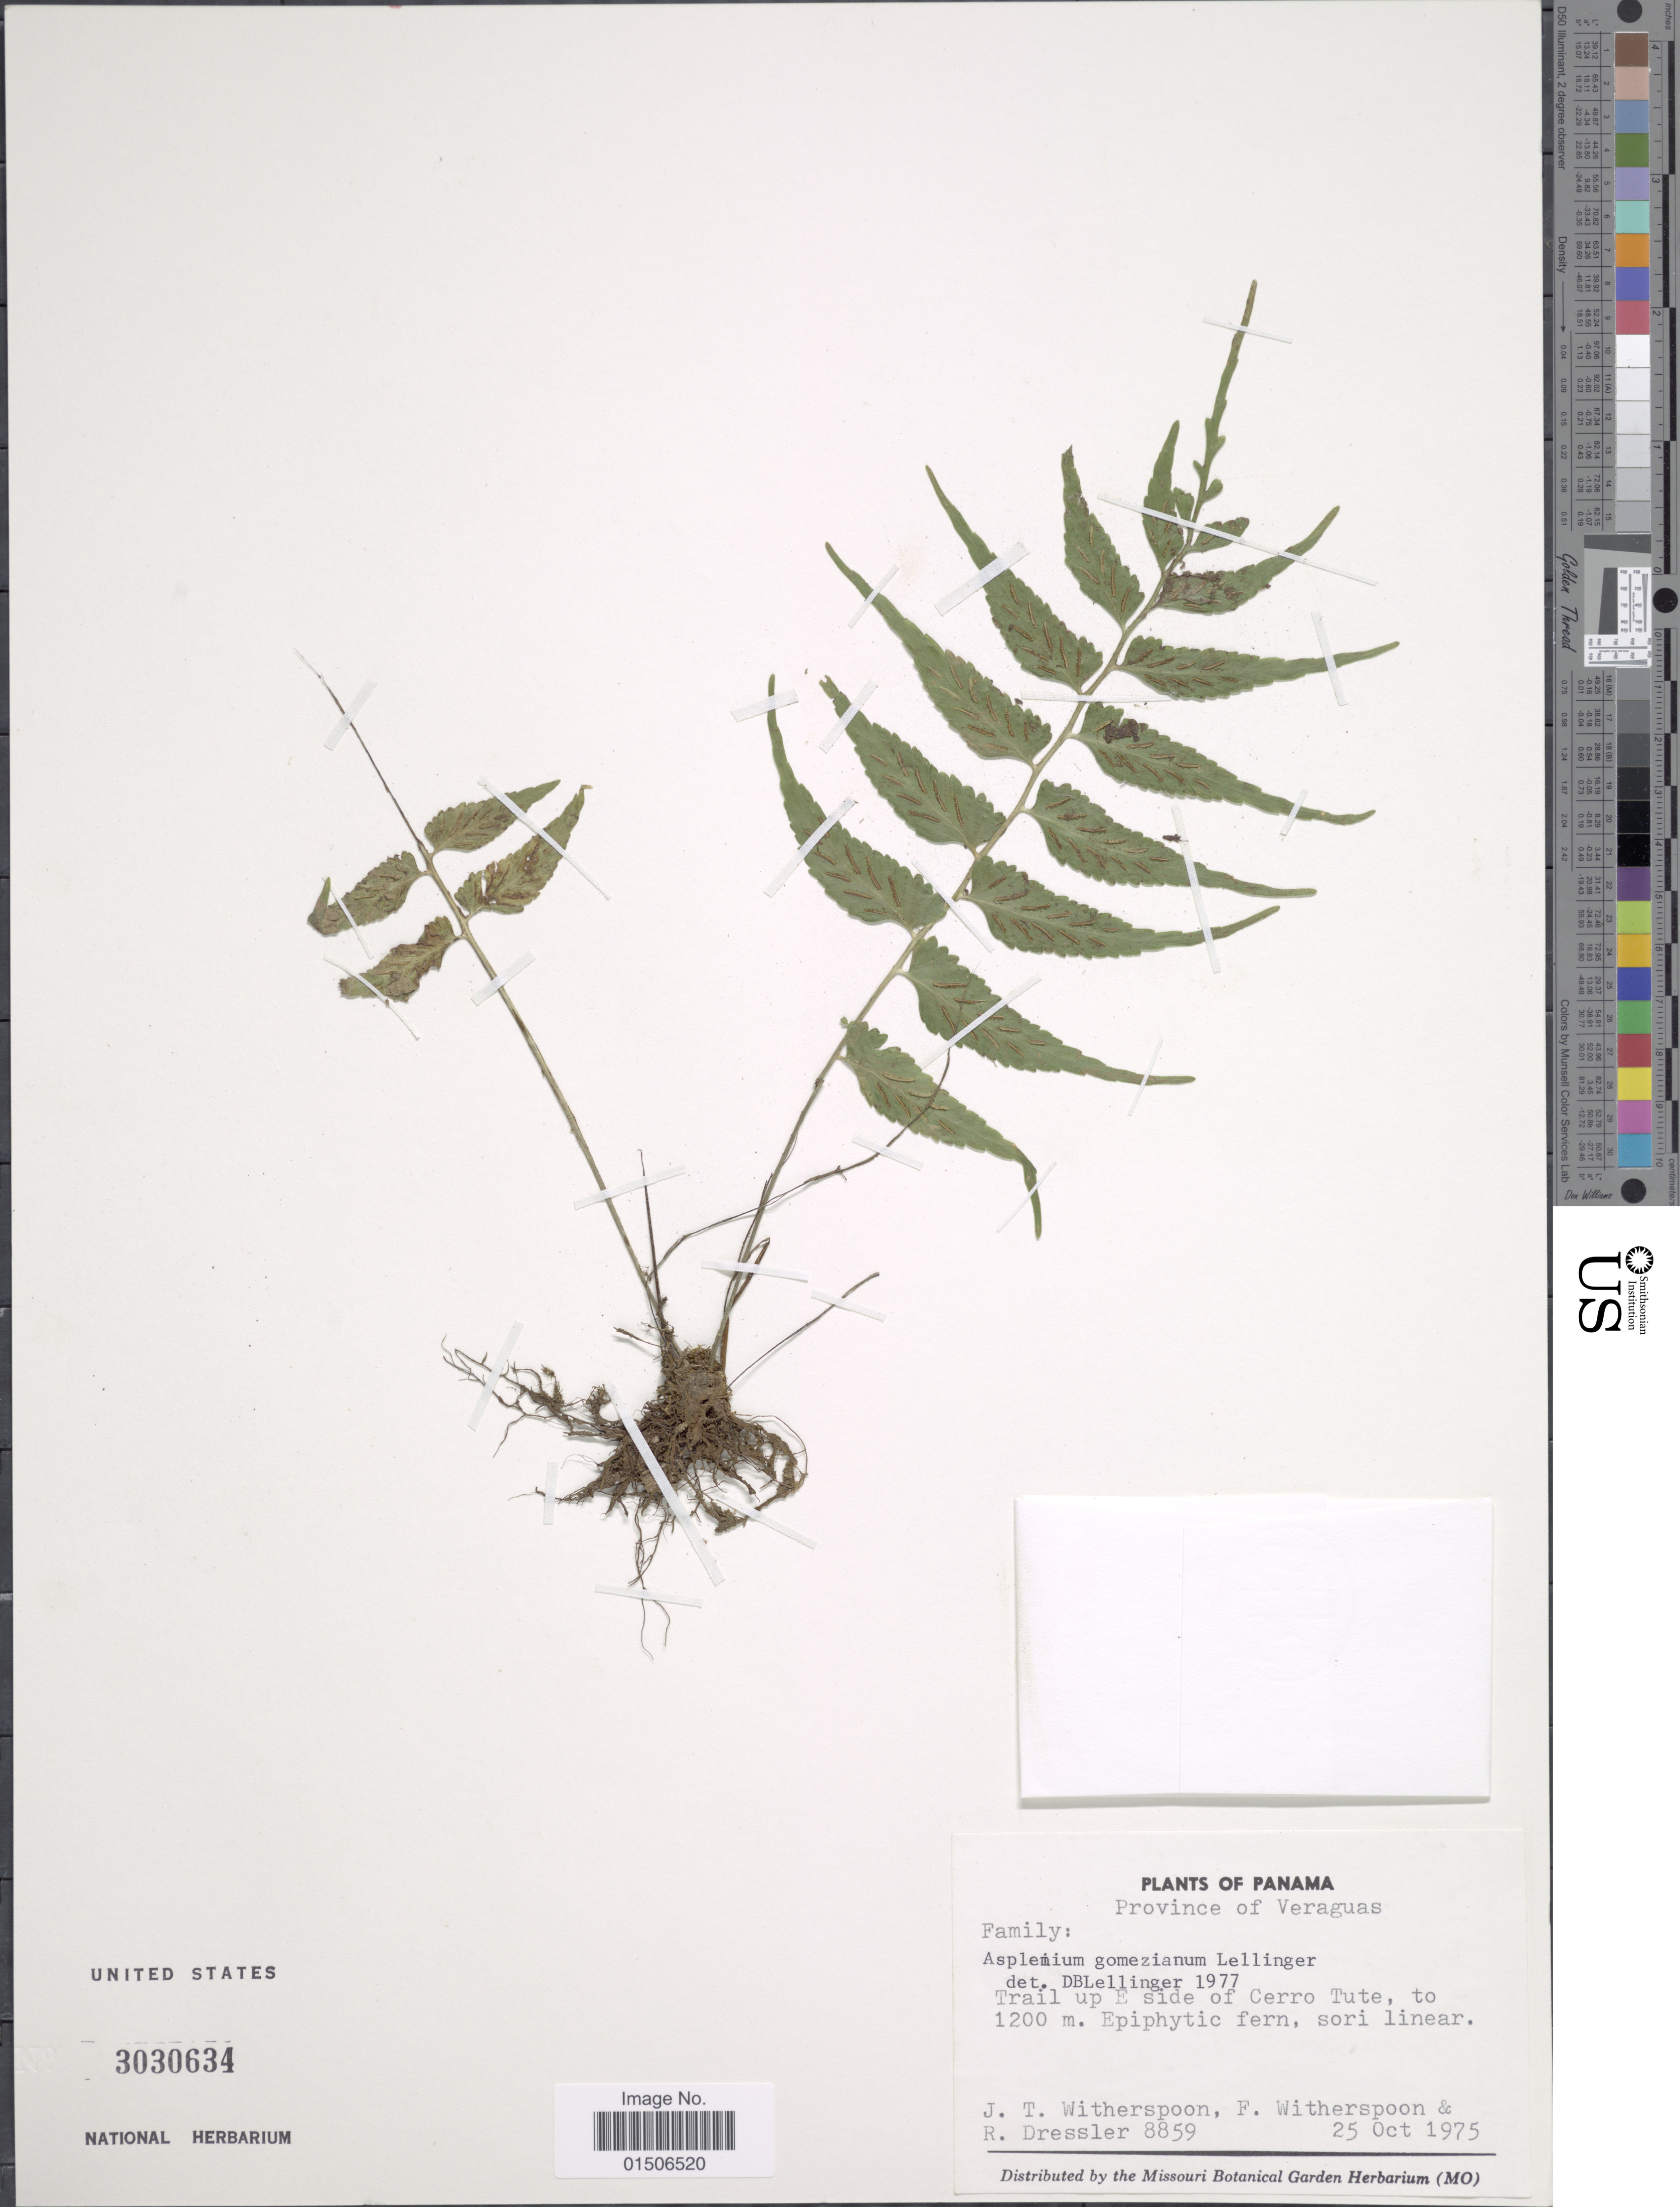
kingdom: Plantae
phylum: Tracheophyta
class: Polypodiopsida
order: Polypodiales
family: Aspleniaceae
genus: Asplenium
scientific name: Asplenium gomezianum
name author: Lellinger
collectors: J. Witherspoon, F. Witherspoon & R. Dressler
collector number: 8859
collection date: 1975-10-25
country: Panama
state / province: Veraguas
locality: Trail up E side of Cerro Tute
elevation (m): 1200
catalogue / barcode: US 3030634